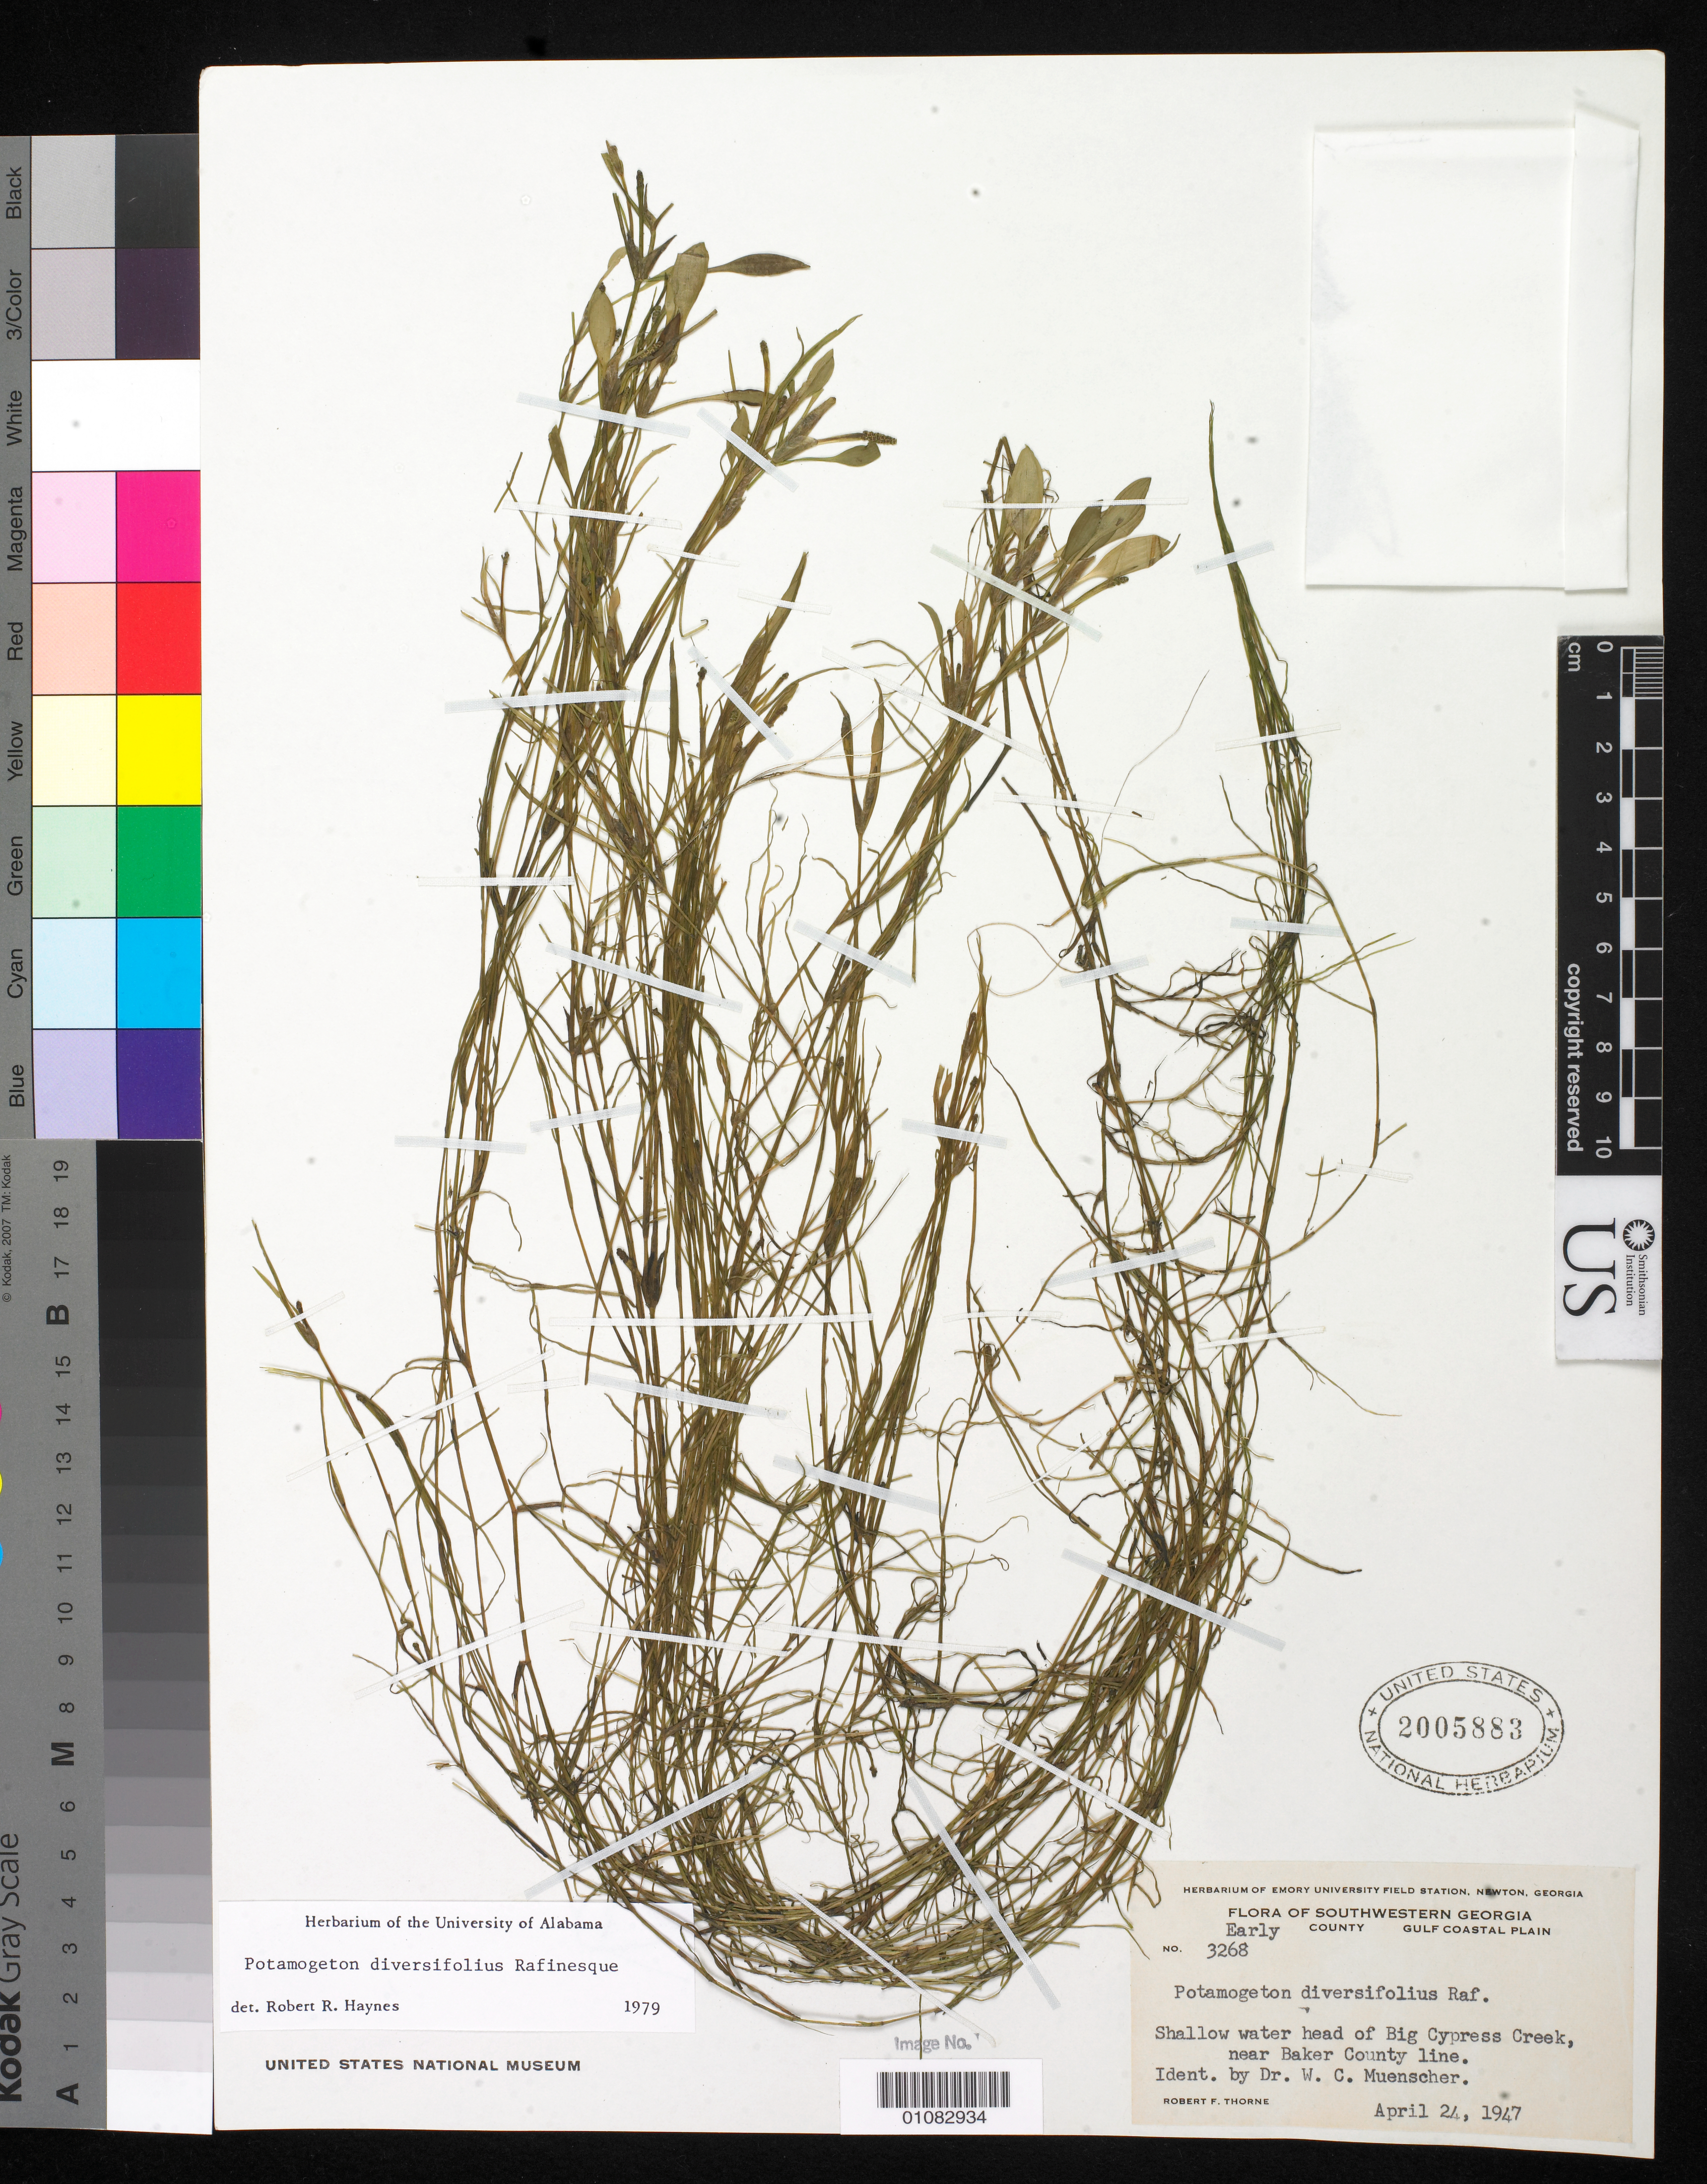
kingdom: Plantae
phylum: Tracheophyta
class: Liliopsida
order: Alismatales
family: Potamogetonaceae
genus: Potamogeton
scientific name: Potamogeton diversifolius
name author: Raf.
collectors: R. F. Thorne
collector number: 3268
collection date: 1947-04-24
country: United States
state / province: Georgia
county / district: Early County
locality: Gulf Coastal Plain, near Baker County line, head of Big Cypress Creek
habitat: Shallow water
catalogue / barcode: US 2005883